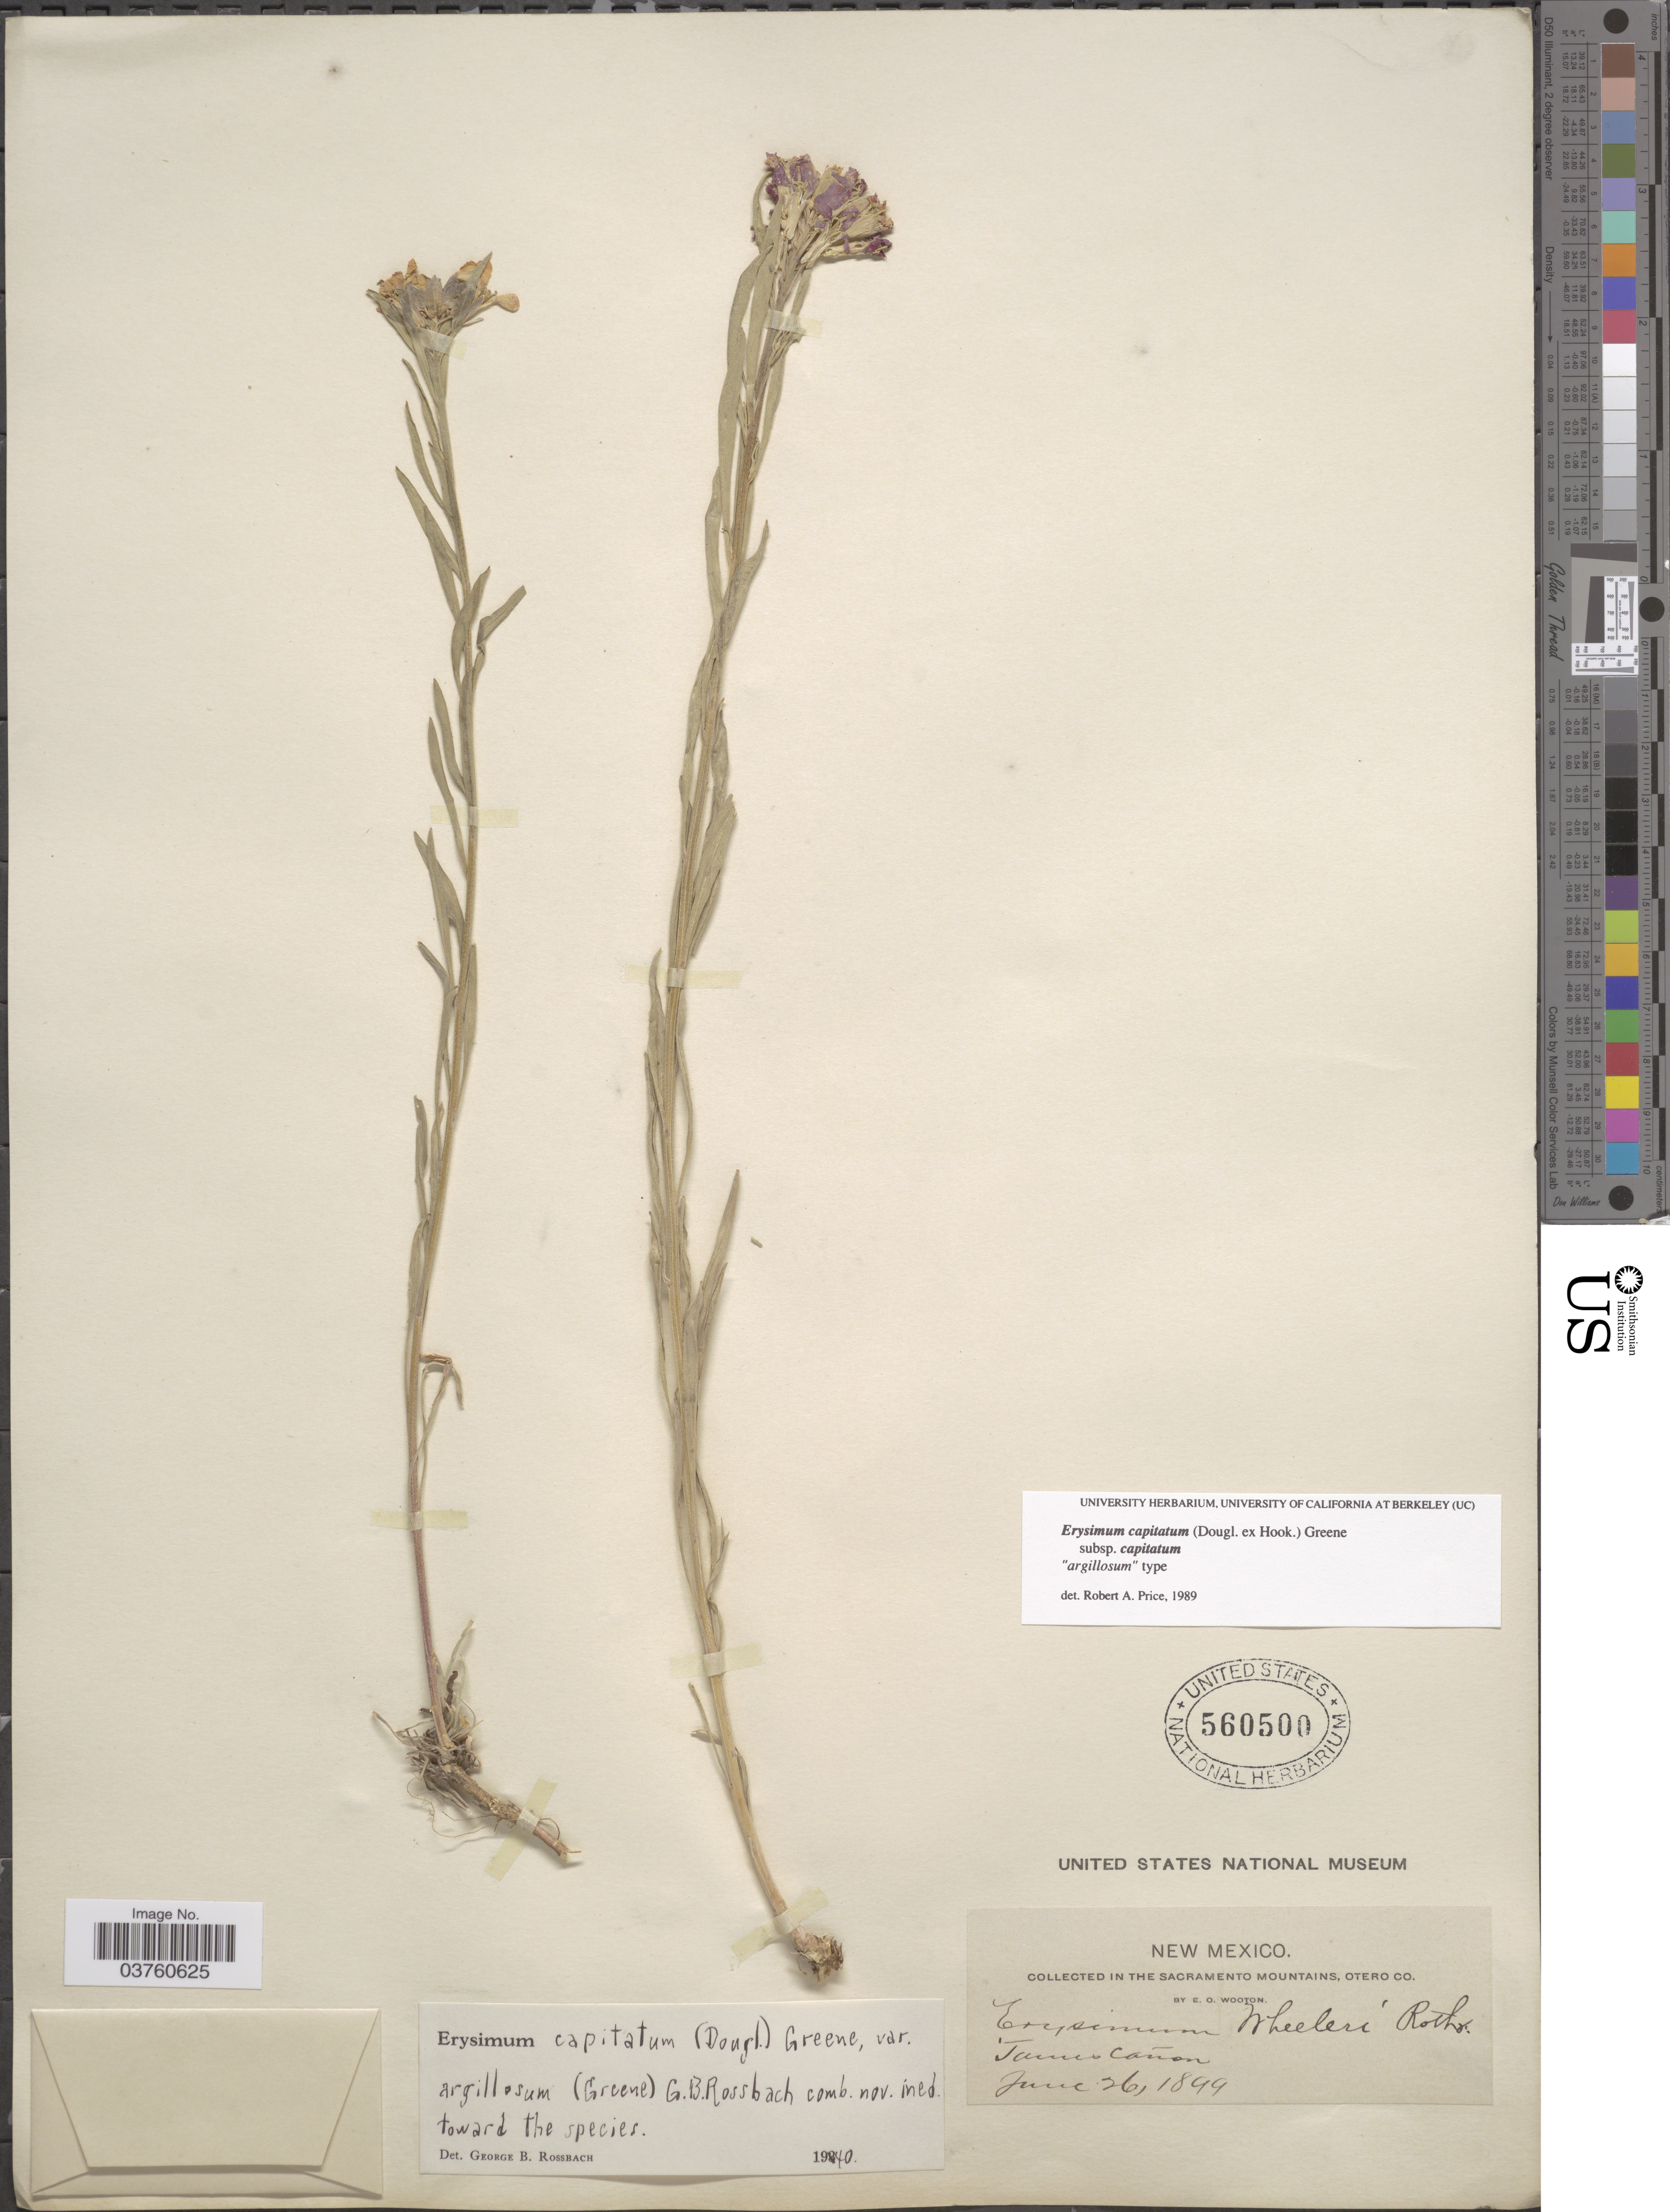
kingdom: Plantae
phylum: Tracheophyta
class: Magnoliopsida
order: Brassicales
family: Brassicaceae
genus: Erysimum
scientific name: Erysimum capitatum subsp. capitatum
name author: (Douglas ex Hook.) Greene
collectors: E. O. Wooton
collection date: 1899-06-26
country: United States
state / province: New Mexico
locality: In The Sacramento Mountains, Otero Co. James Cañon.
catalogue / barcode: US 560500